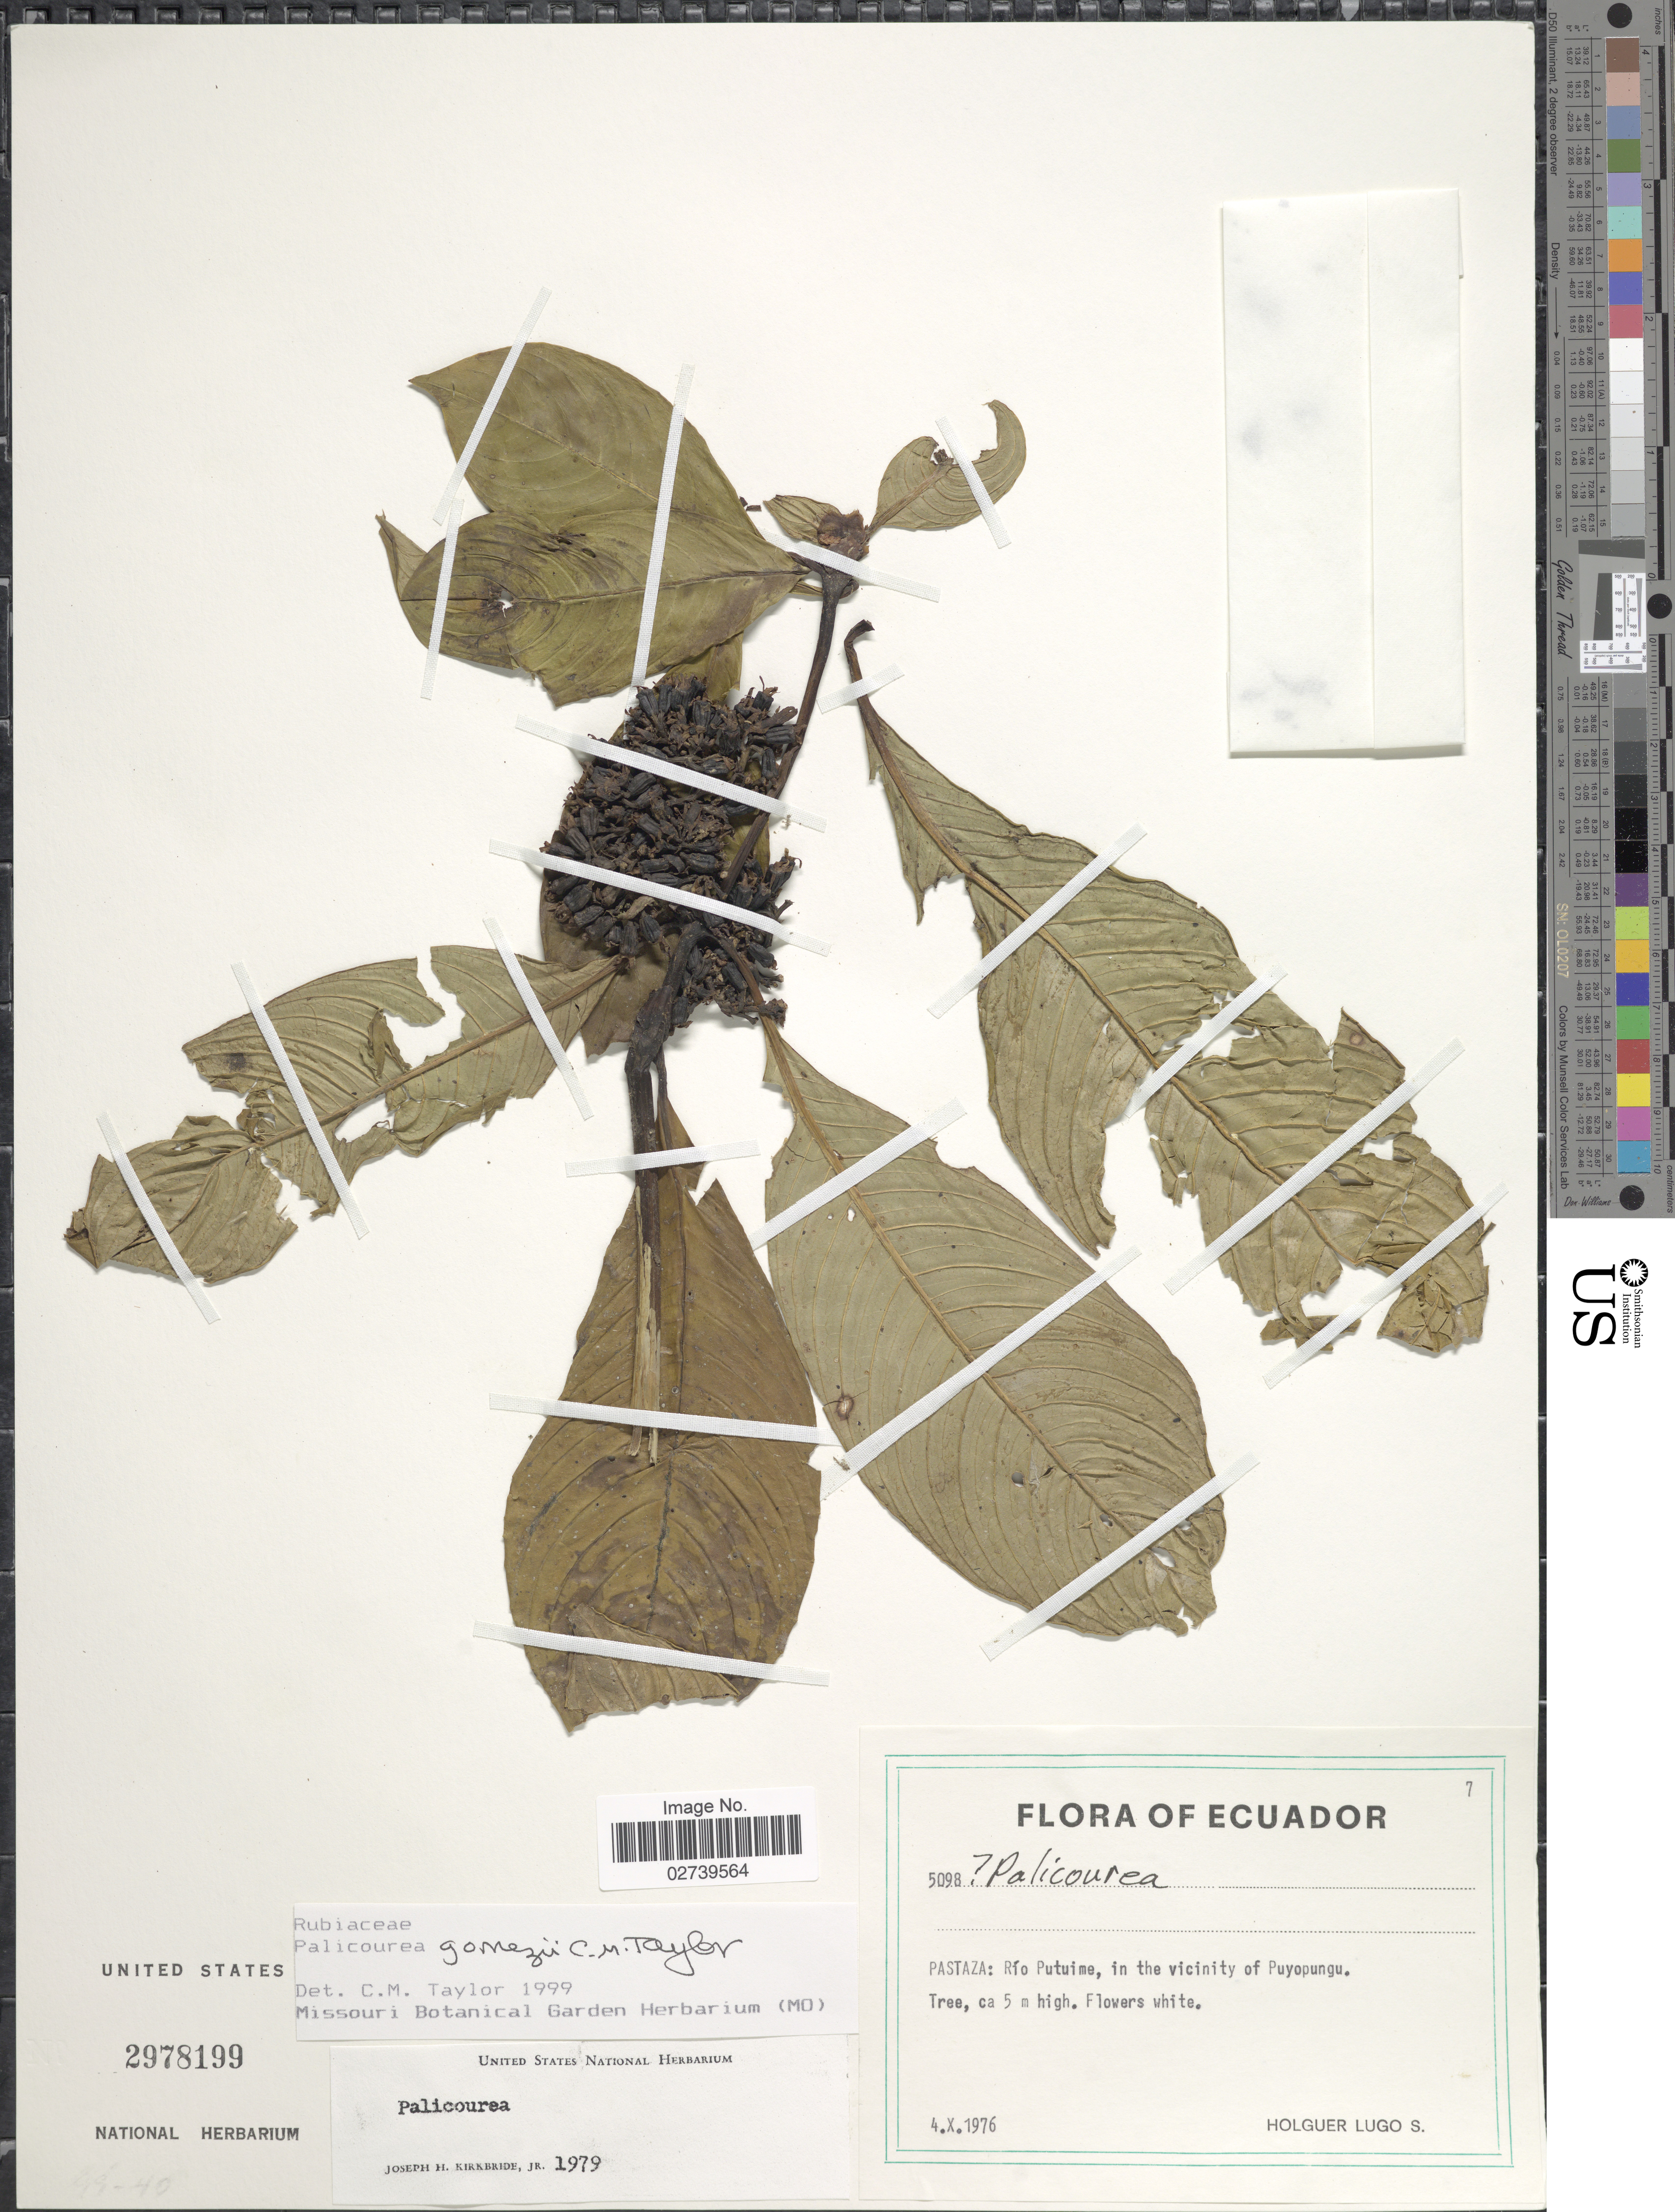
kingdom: Plantae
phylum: Tracheophyta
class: Magnoliopsida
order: Gentianales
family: Rubiaceae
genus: Palicourea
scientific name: Palicourea gomezii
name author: C.M. Taylor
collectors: H. Lugo S.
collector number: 5098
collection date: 1976-10-04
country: Ecuador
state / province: Pastaza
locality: Rio Putuime, in the vicinity of Puyopungu.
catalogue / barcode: US 2978199